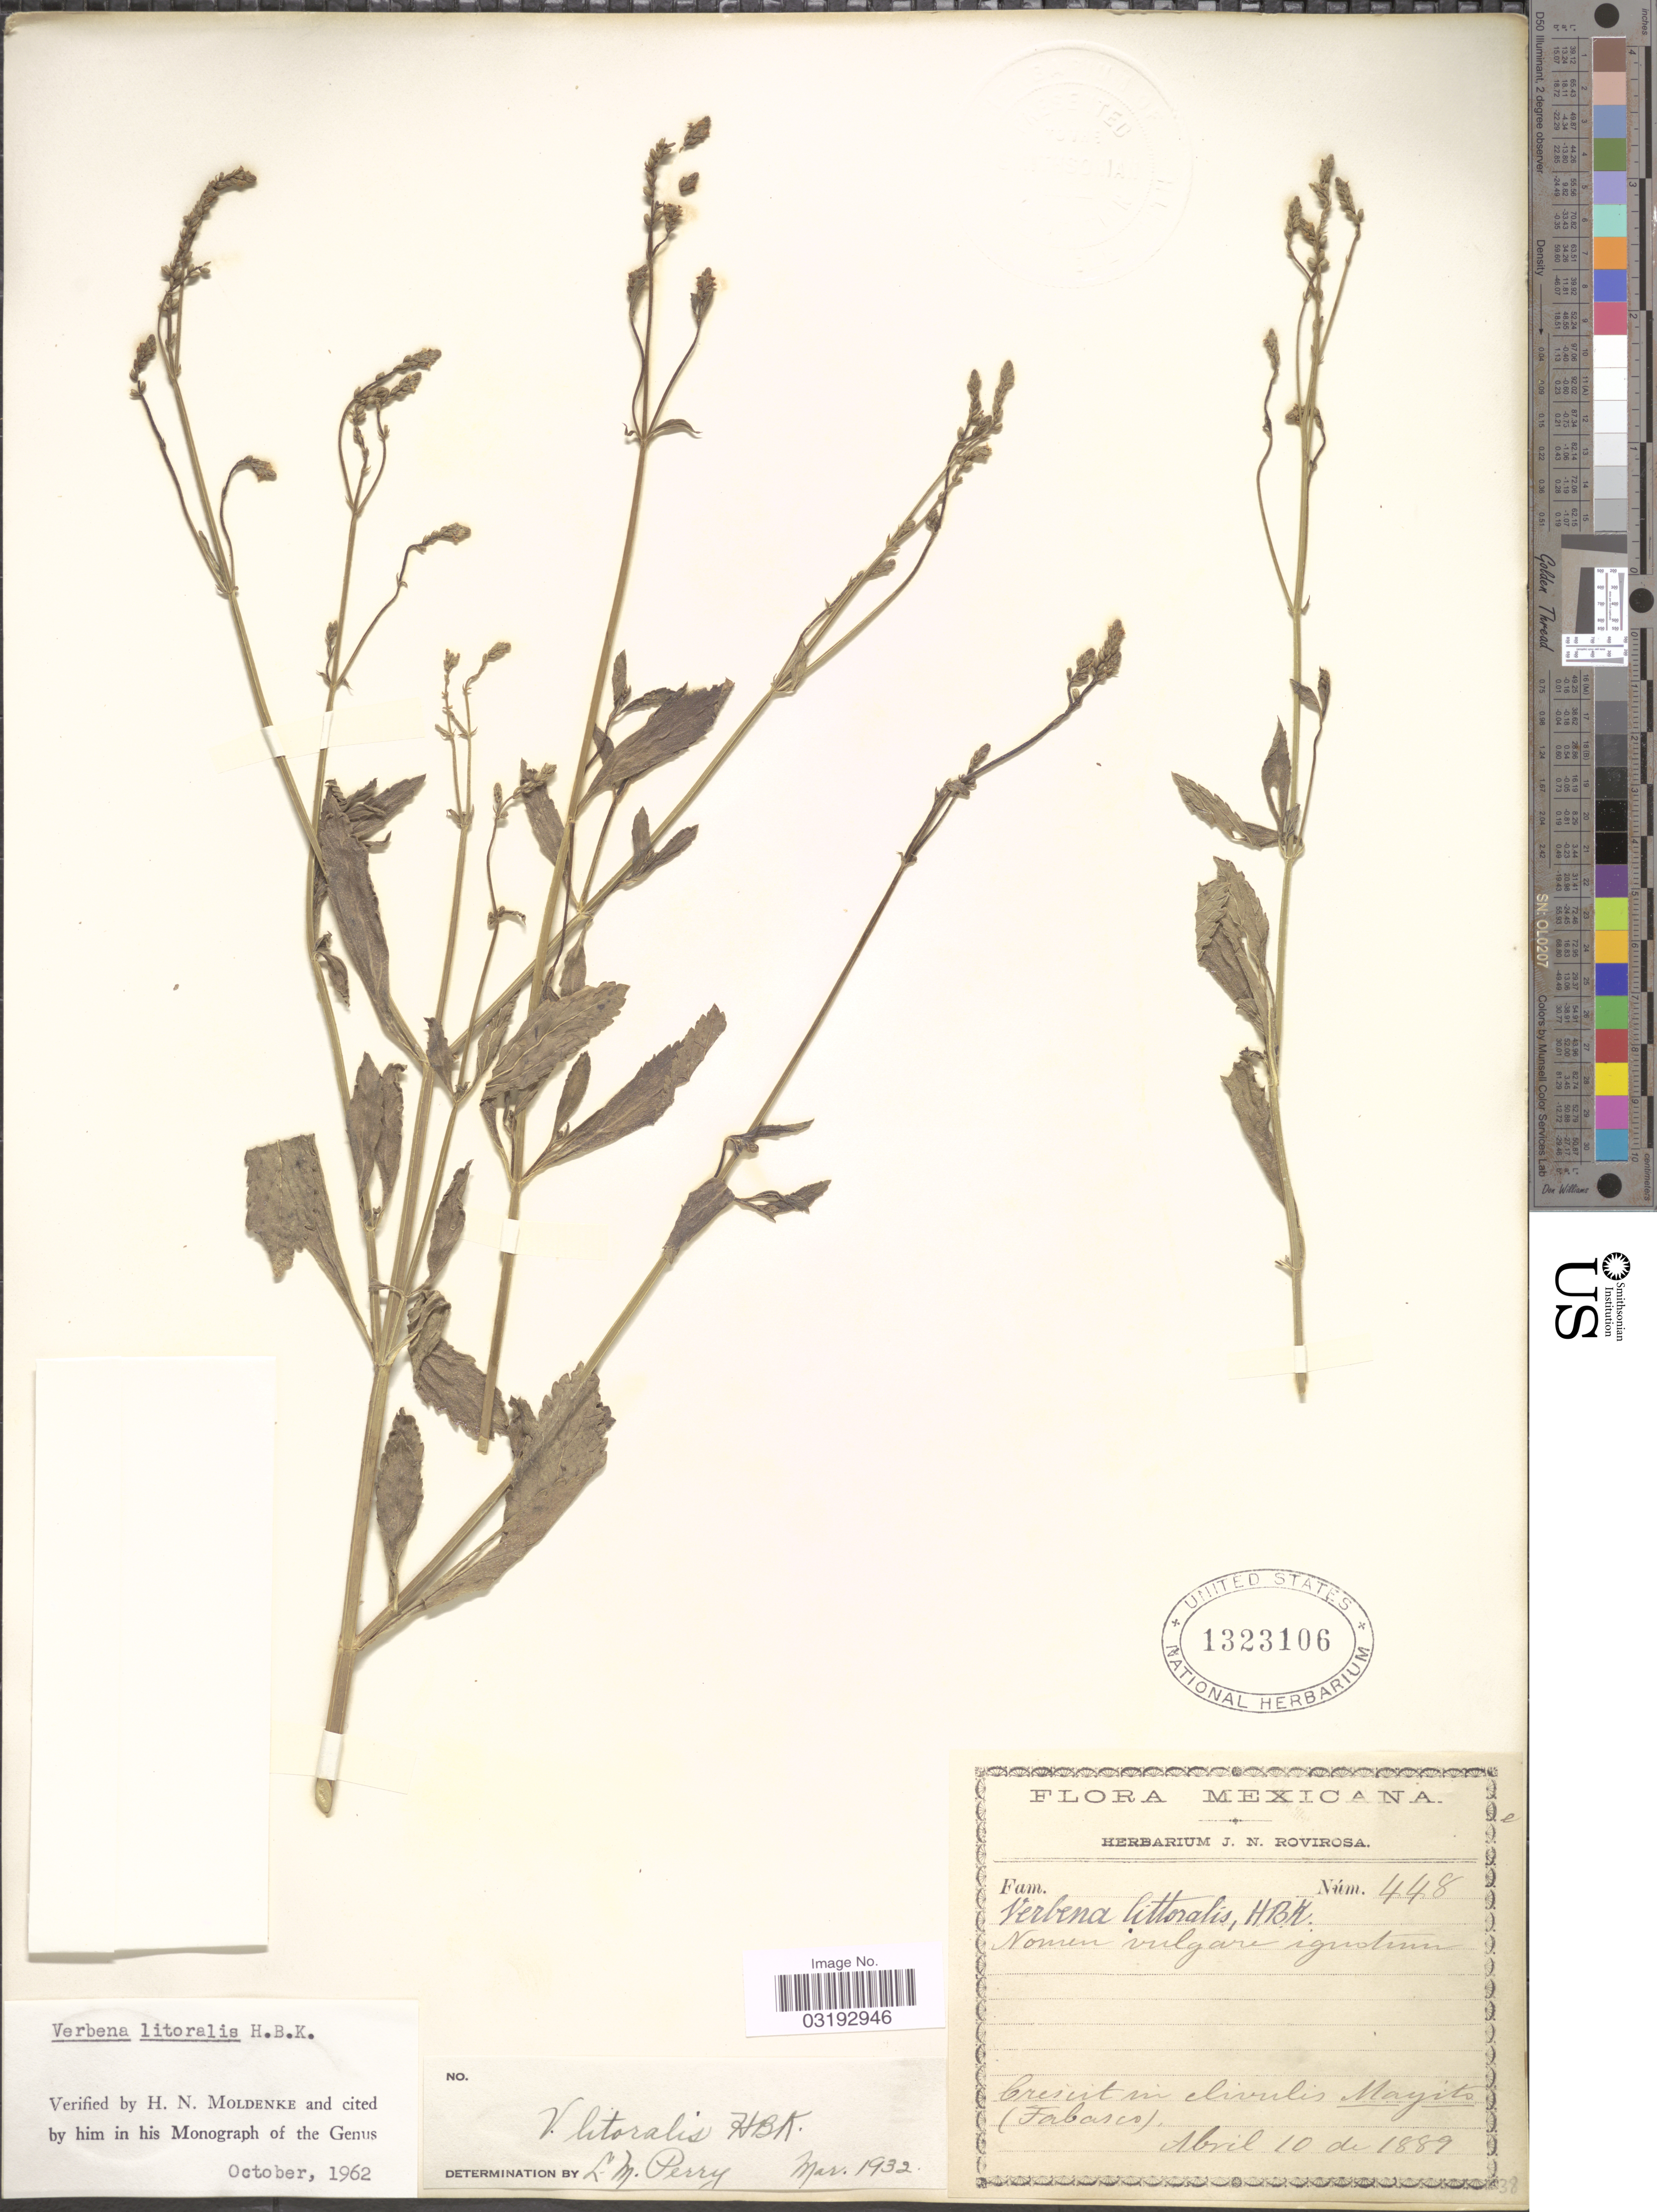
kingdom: Plantae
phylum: Tracheophyta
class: Magnoliopsida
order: Lamiales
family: Verbenaceae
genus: Verbena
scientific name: Verbena litoralis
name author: Kunth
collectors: ex herb. J.N. Rovirosa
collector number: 448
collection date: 1889-04-10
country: Mexico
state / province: Tabasco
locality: Crescit in clivulis Mayito.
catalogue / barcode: US 1323106